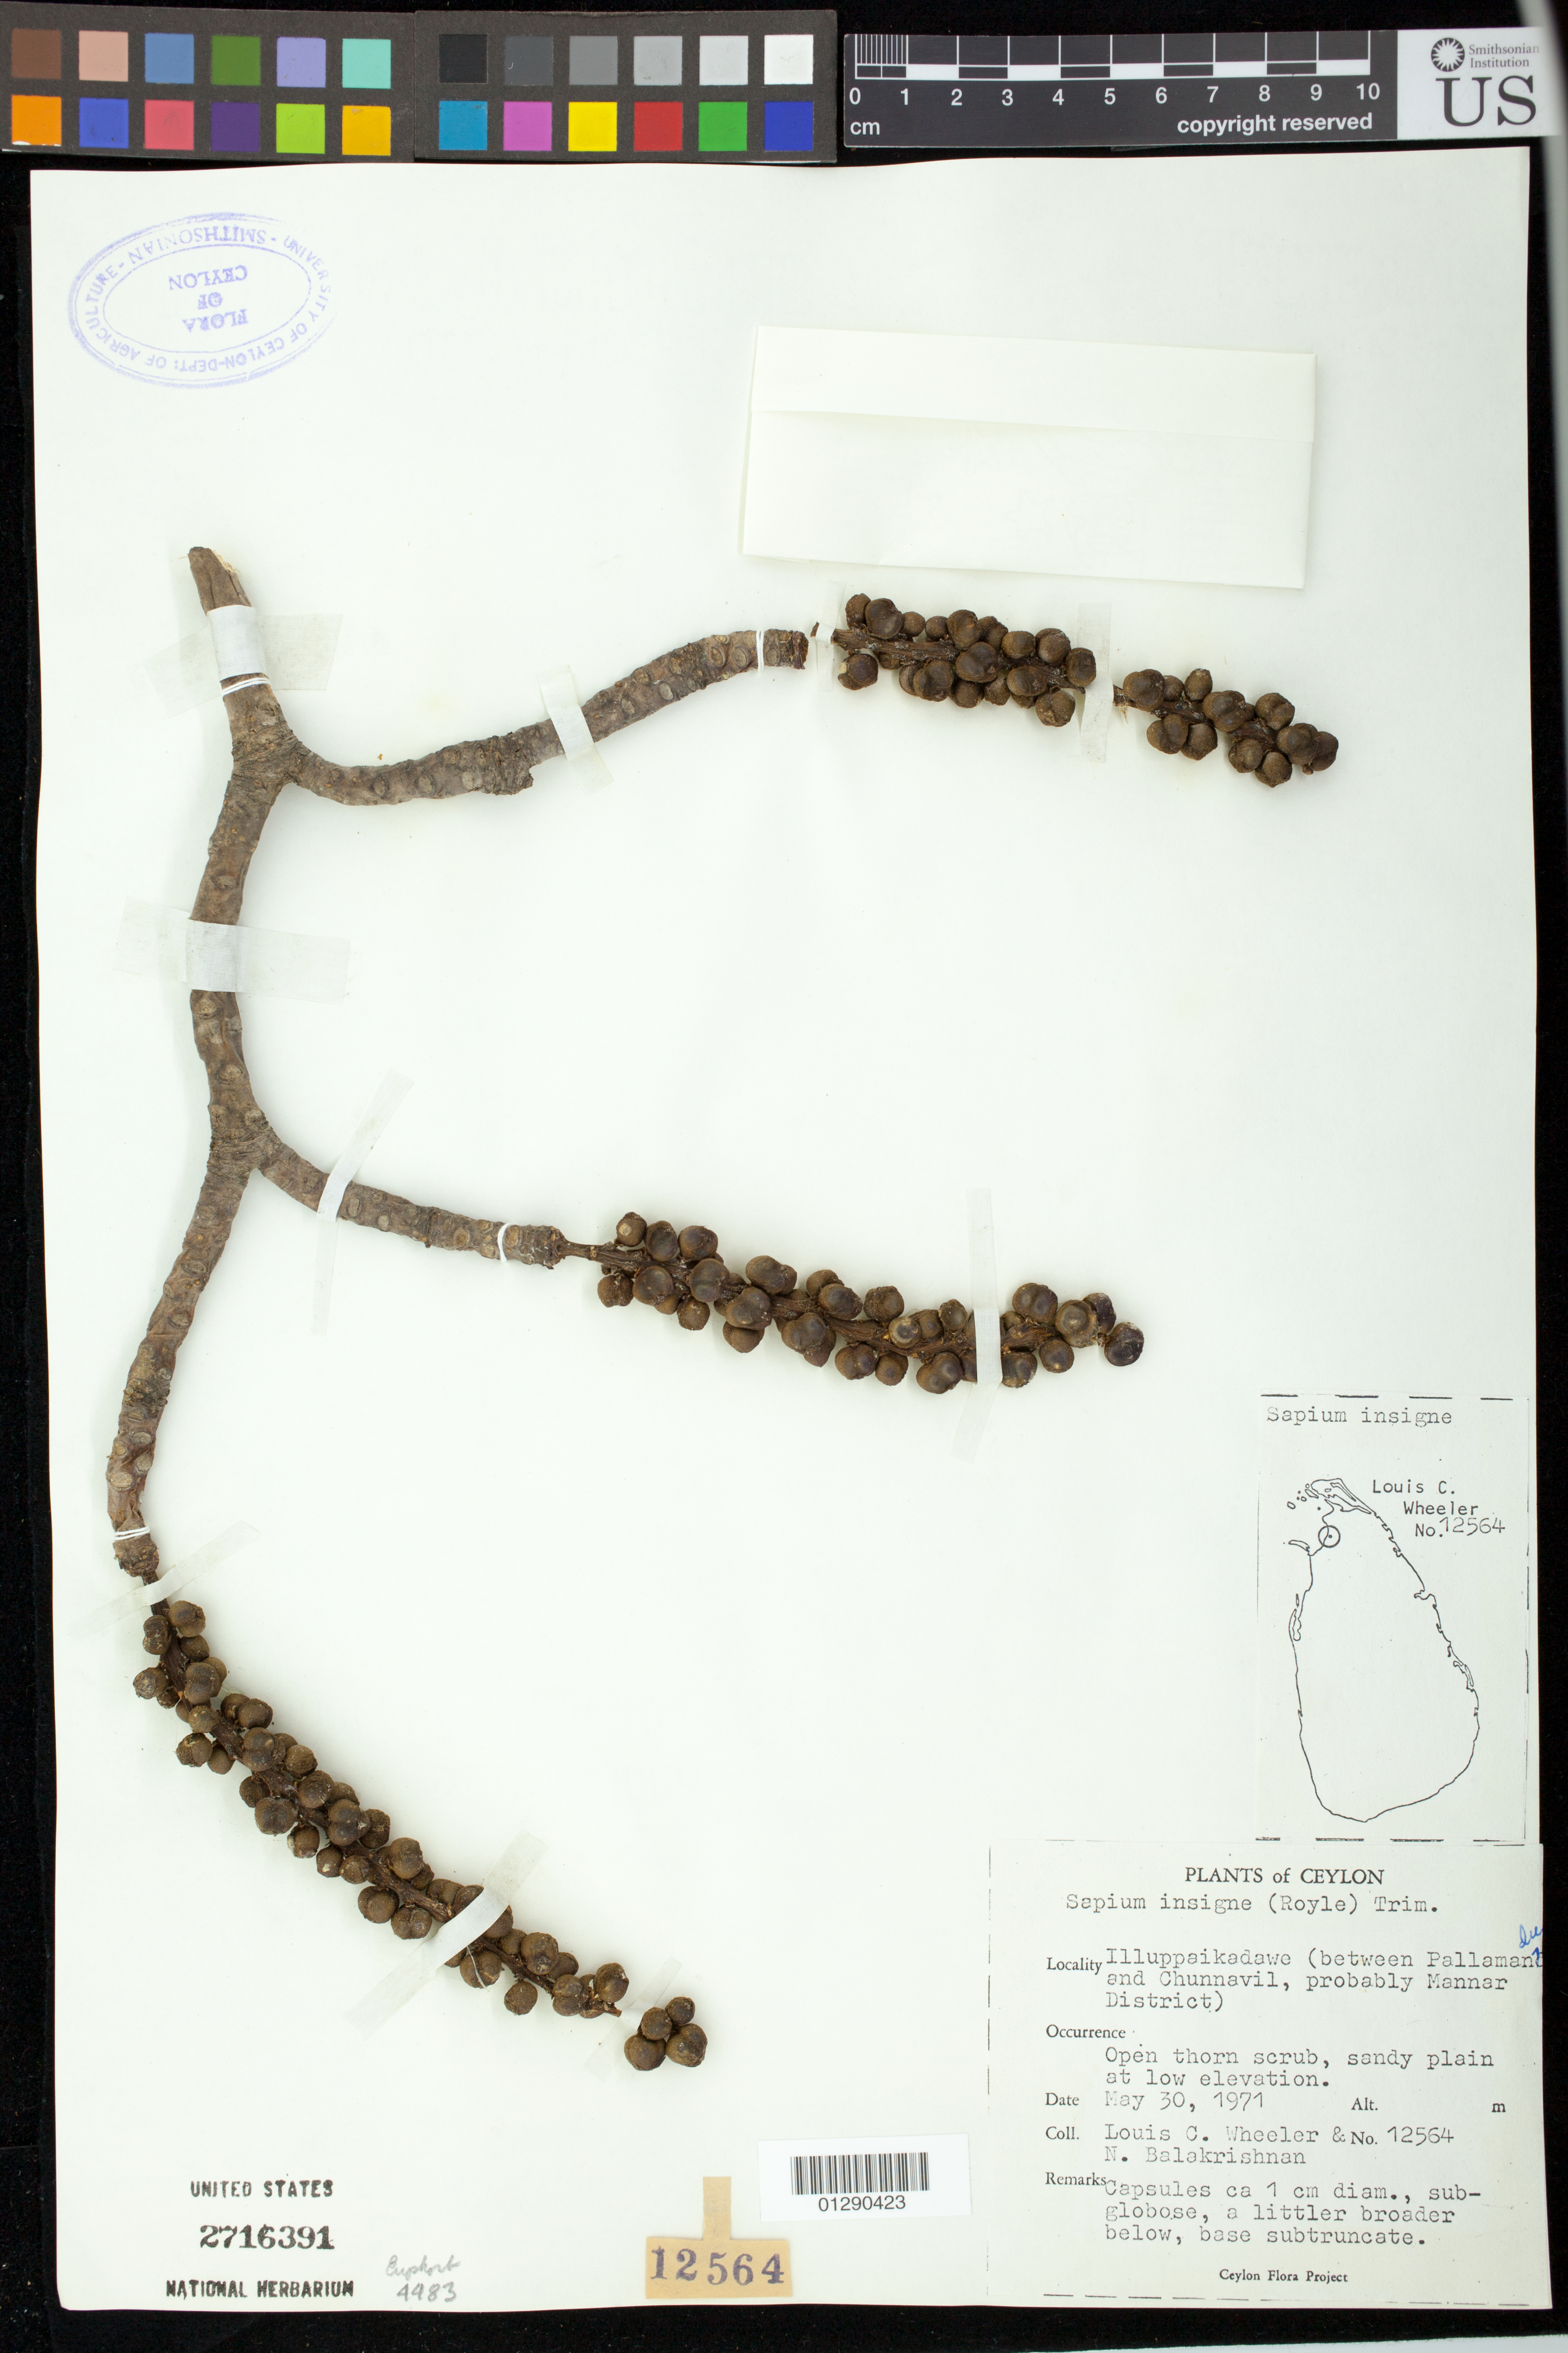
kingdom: Plantae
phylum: Tracheophyta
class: Magnoliopsida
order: Malpighiales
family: Euphorbiaceae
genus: Sapium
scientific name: Sapium insigne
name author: (Royle) Benth. & Hook. f.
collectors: L. C. Wheeler & N. Balakrishnan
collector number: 12564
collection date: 1971-05-30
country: Sri Lanka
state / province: Northern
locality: Illuppaikadawe (between Pallamandu and Chunnavil, probably Mannar District)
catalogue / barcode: US 2716391